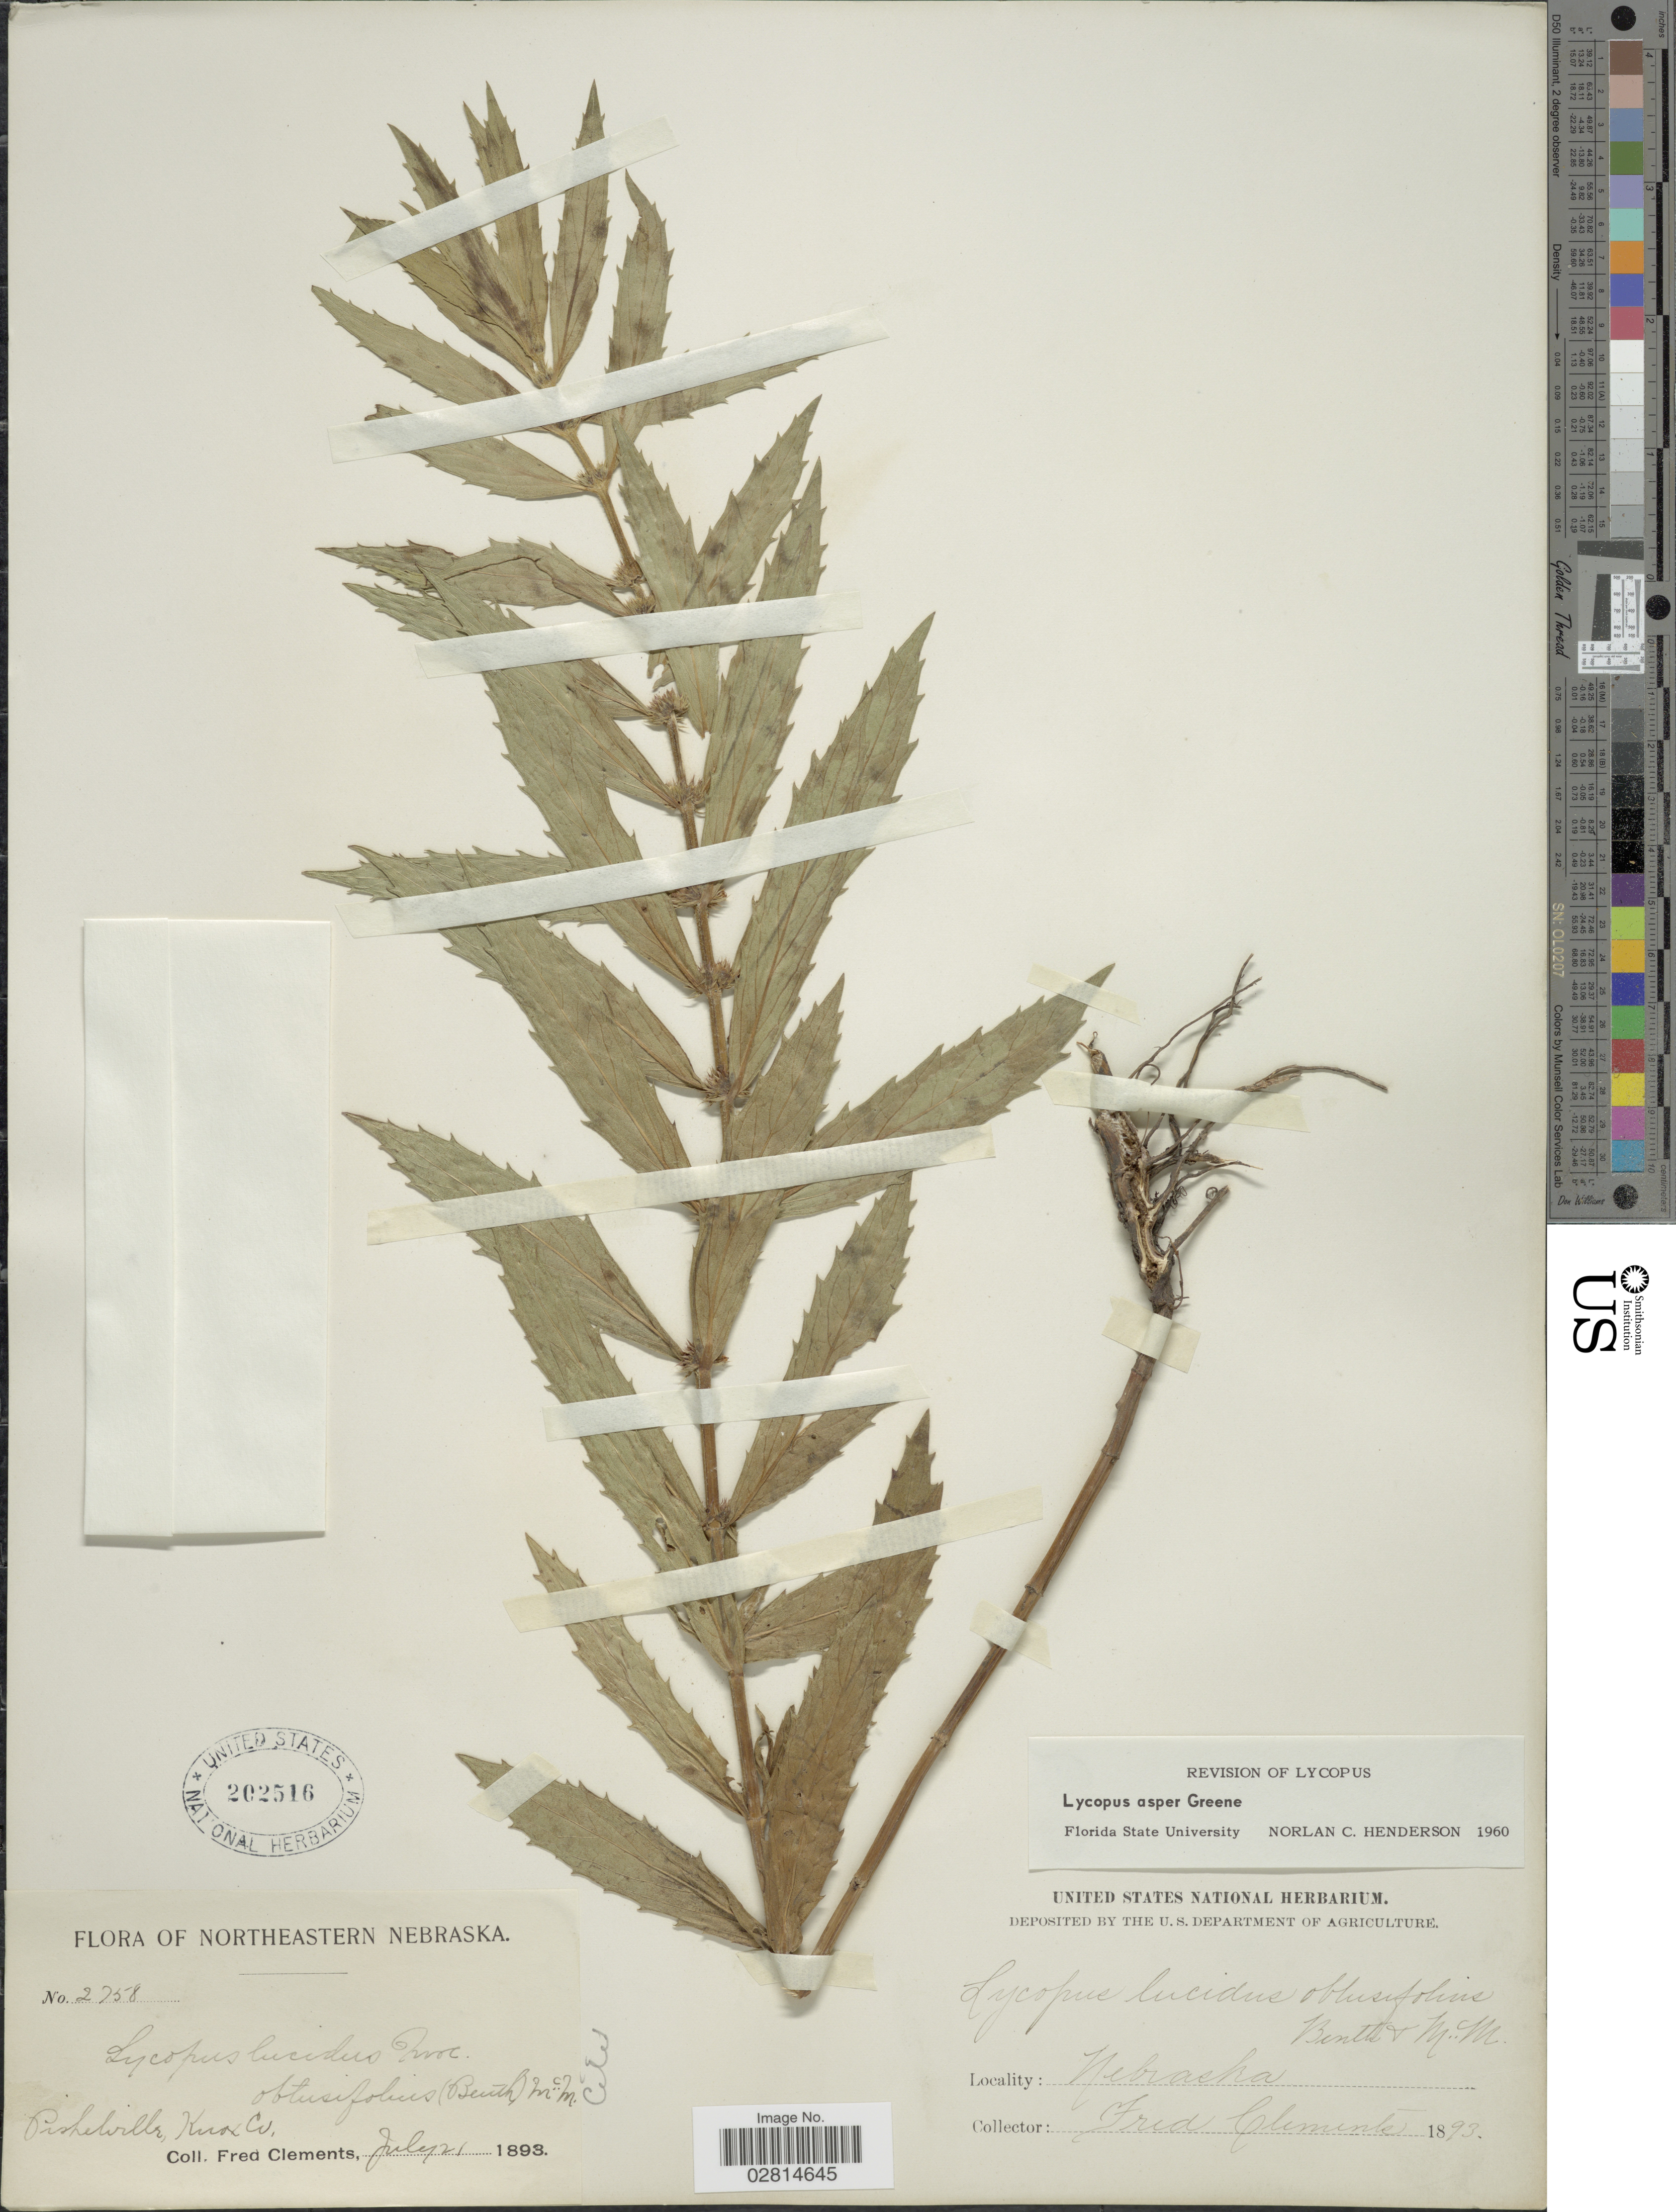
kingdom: Plantae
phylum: Tracheophyta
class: Magnoliopsida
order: Lamiales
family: Lamiaceae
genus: Lycopus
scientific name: Lycopus asper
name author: Greene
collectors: F. E. Clements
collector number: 2758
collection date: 1893-07-21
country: United States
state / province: Nebraska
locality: Pishelville, Knox Co.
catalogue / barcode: US 202516